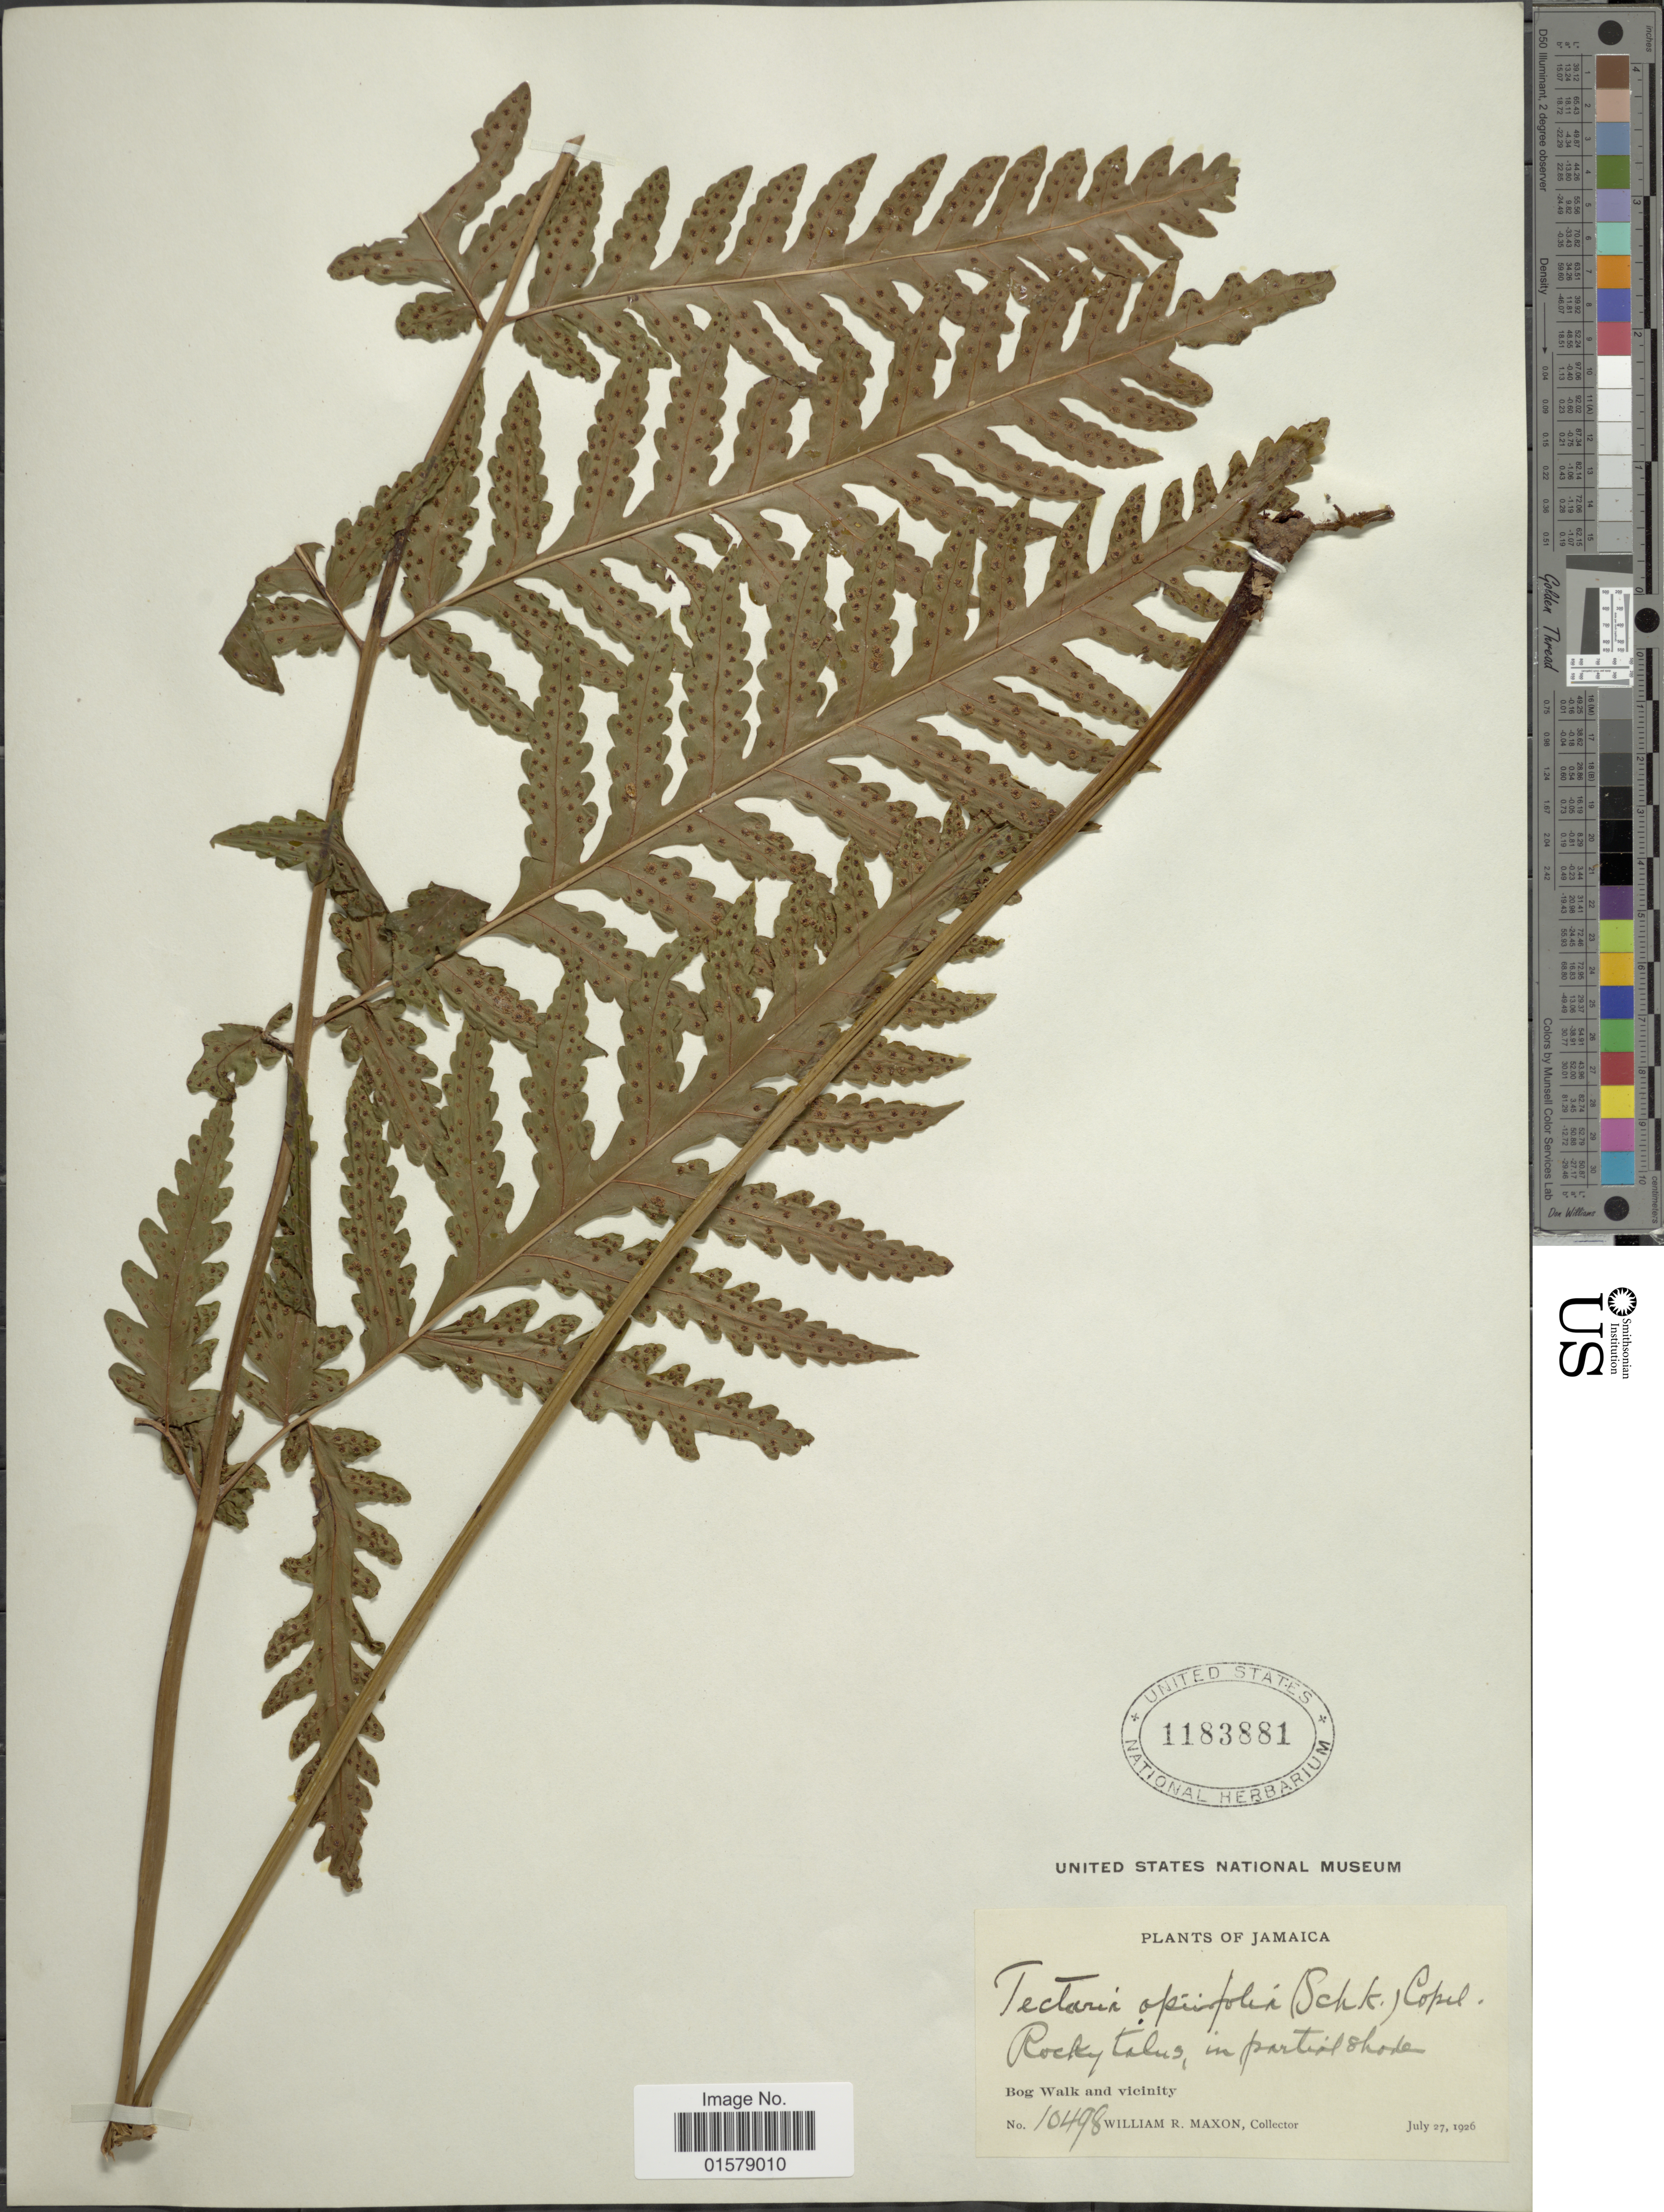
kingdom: Plantae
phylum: Tracheophyta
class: Polypodiopsida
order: Polypodiales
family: Tectariaceae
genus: Tectaria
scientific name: Tectaria apiifolia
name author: (Schkuhr) Copel.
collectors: W. R. Maxon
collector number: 10498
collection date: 1926-07-27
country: Jamaica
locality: Bog Walk and Vicinity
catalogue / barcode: US 1183881